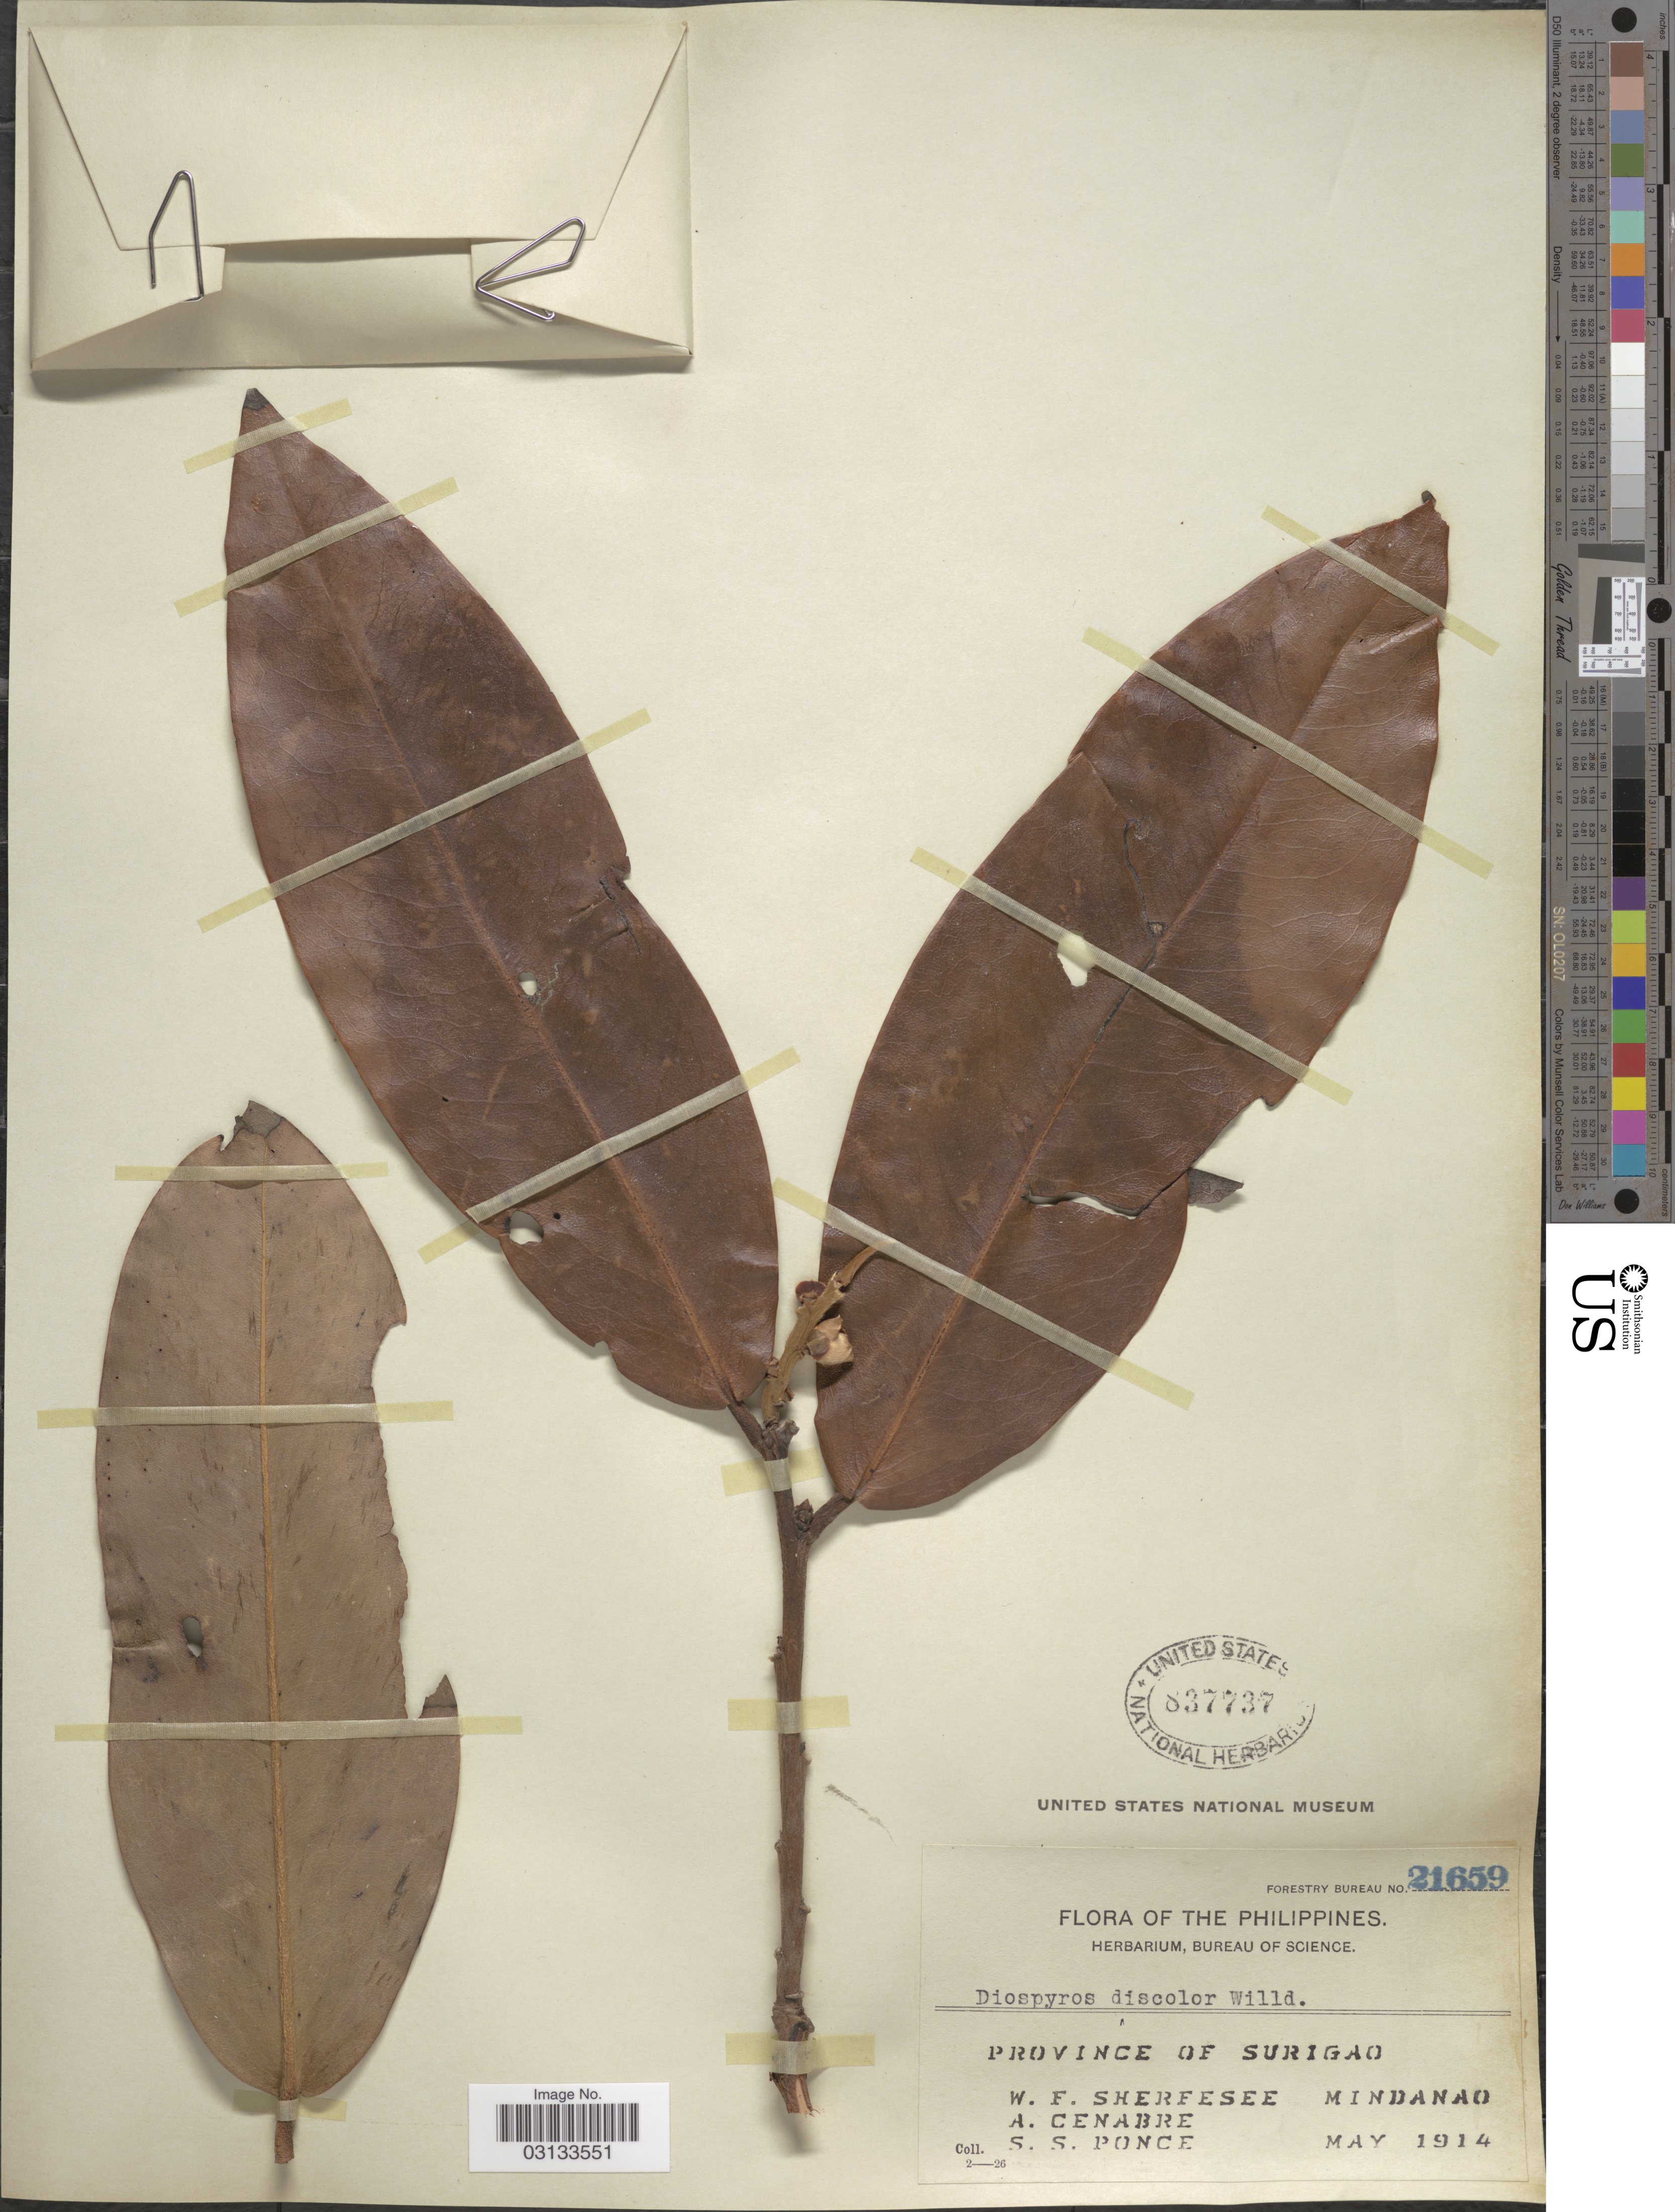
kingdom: Plantae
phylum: Tracheophyta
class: Magnoliopsida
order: Ericales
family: Ebenaceae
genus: Diospyros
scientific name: Diospyros discolor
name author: Willd.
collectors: W. Sherfesee, A. Cenabre & S. Ponce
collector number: Forestry Bureau21659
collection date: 1914-05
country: Philippines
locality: Province of Surigao, Mindanao.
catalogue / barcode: US 837737